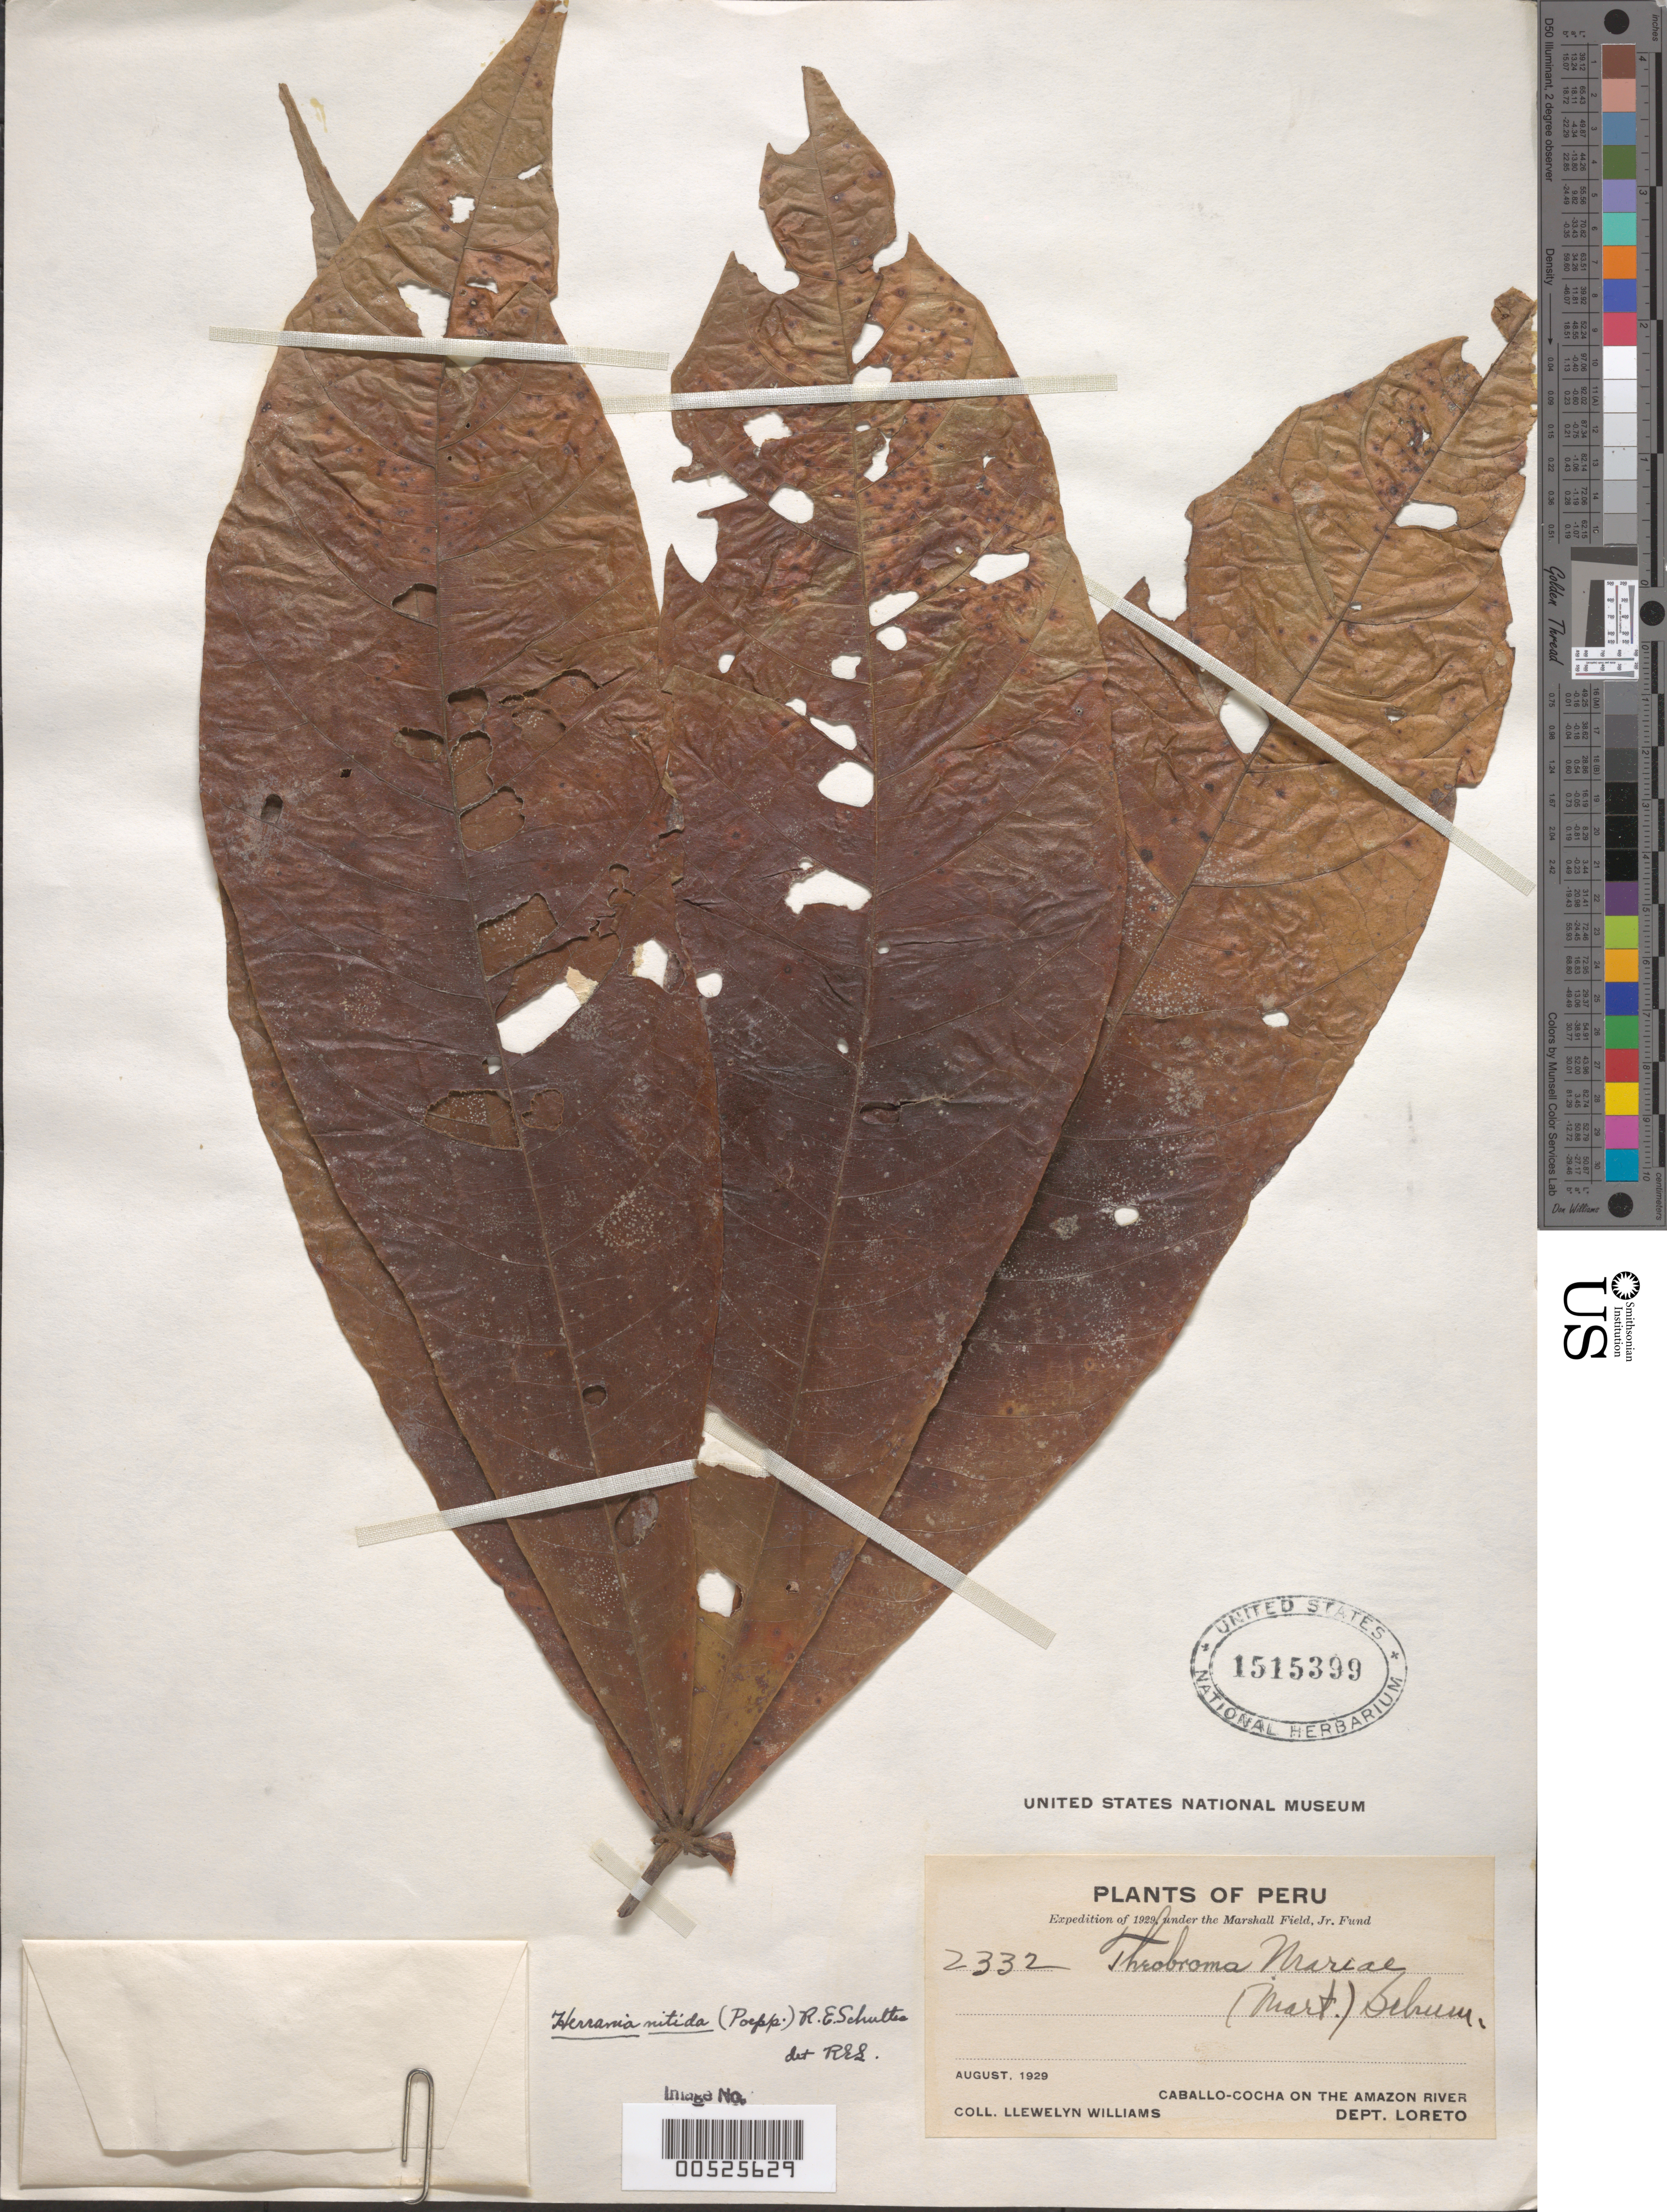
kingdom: Plantae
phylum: Tracheophyta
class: Magnoliopsida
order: Malvales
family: Malvaceae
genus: Herrania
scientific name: Herrania nitida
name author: (Poepp.) R.E. Schult.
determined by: Schultes, R. E.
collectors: Ll. Williams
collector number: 2332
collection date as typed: Aug 1929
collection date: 1929-08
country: Peru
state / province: Loreto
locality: Caballo-Cocha on the Amazon River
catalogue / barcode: US 1515399